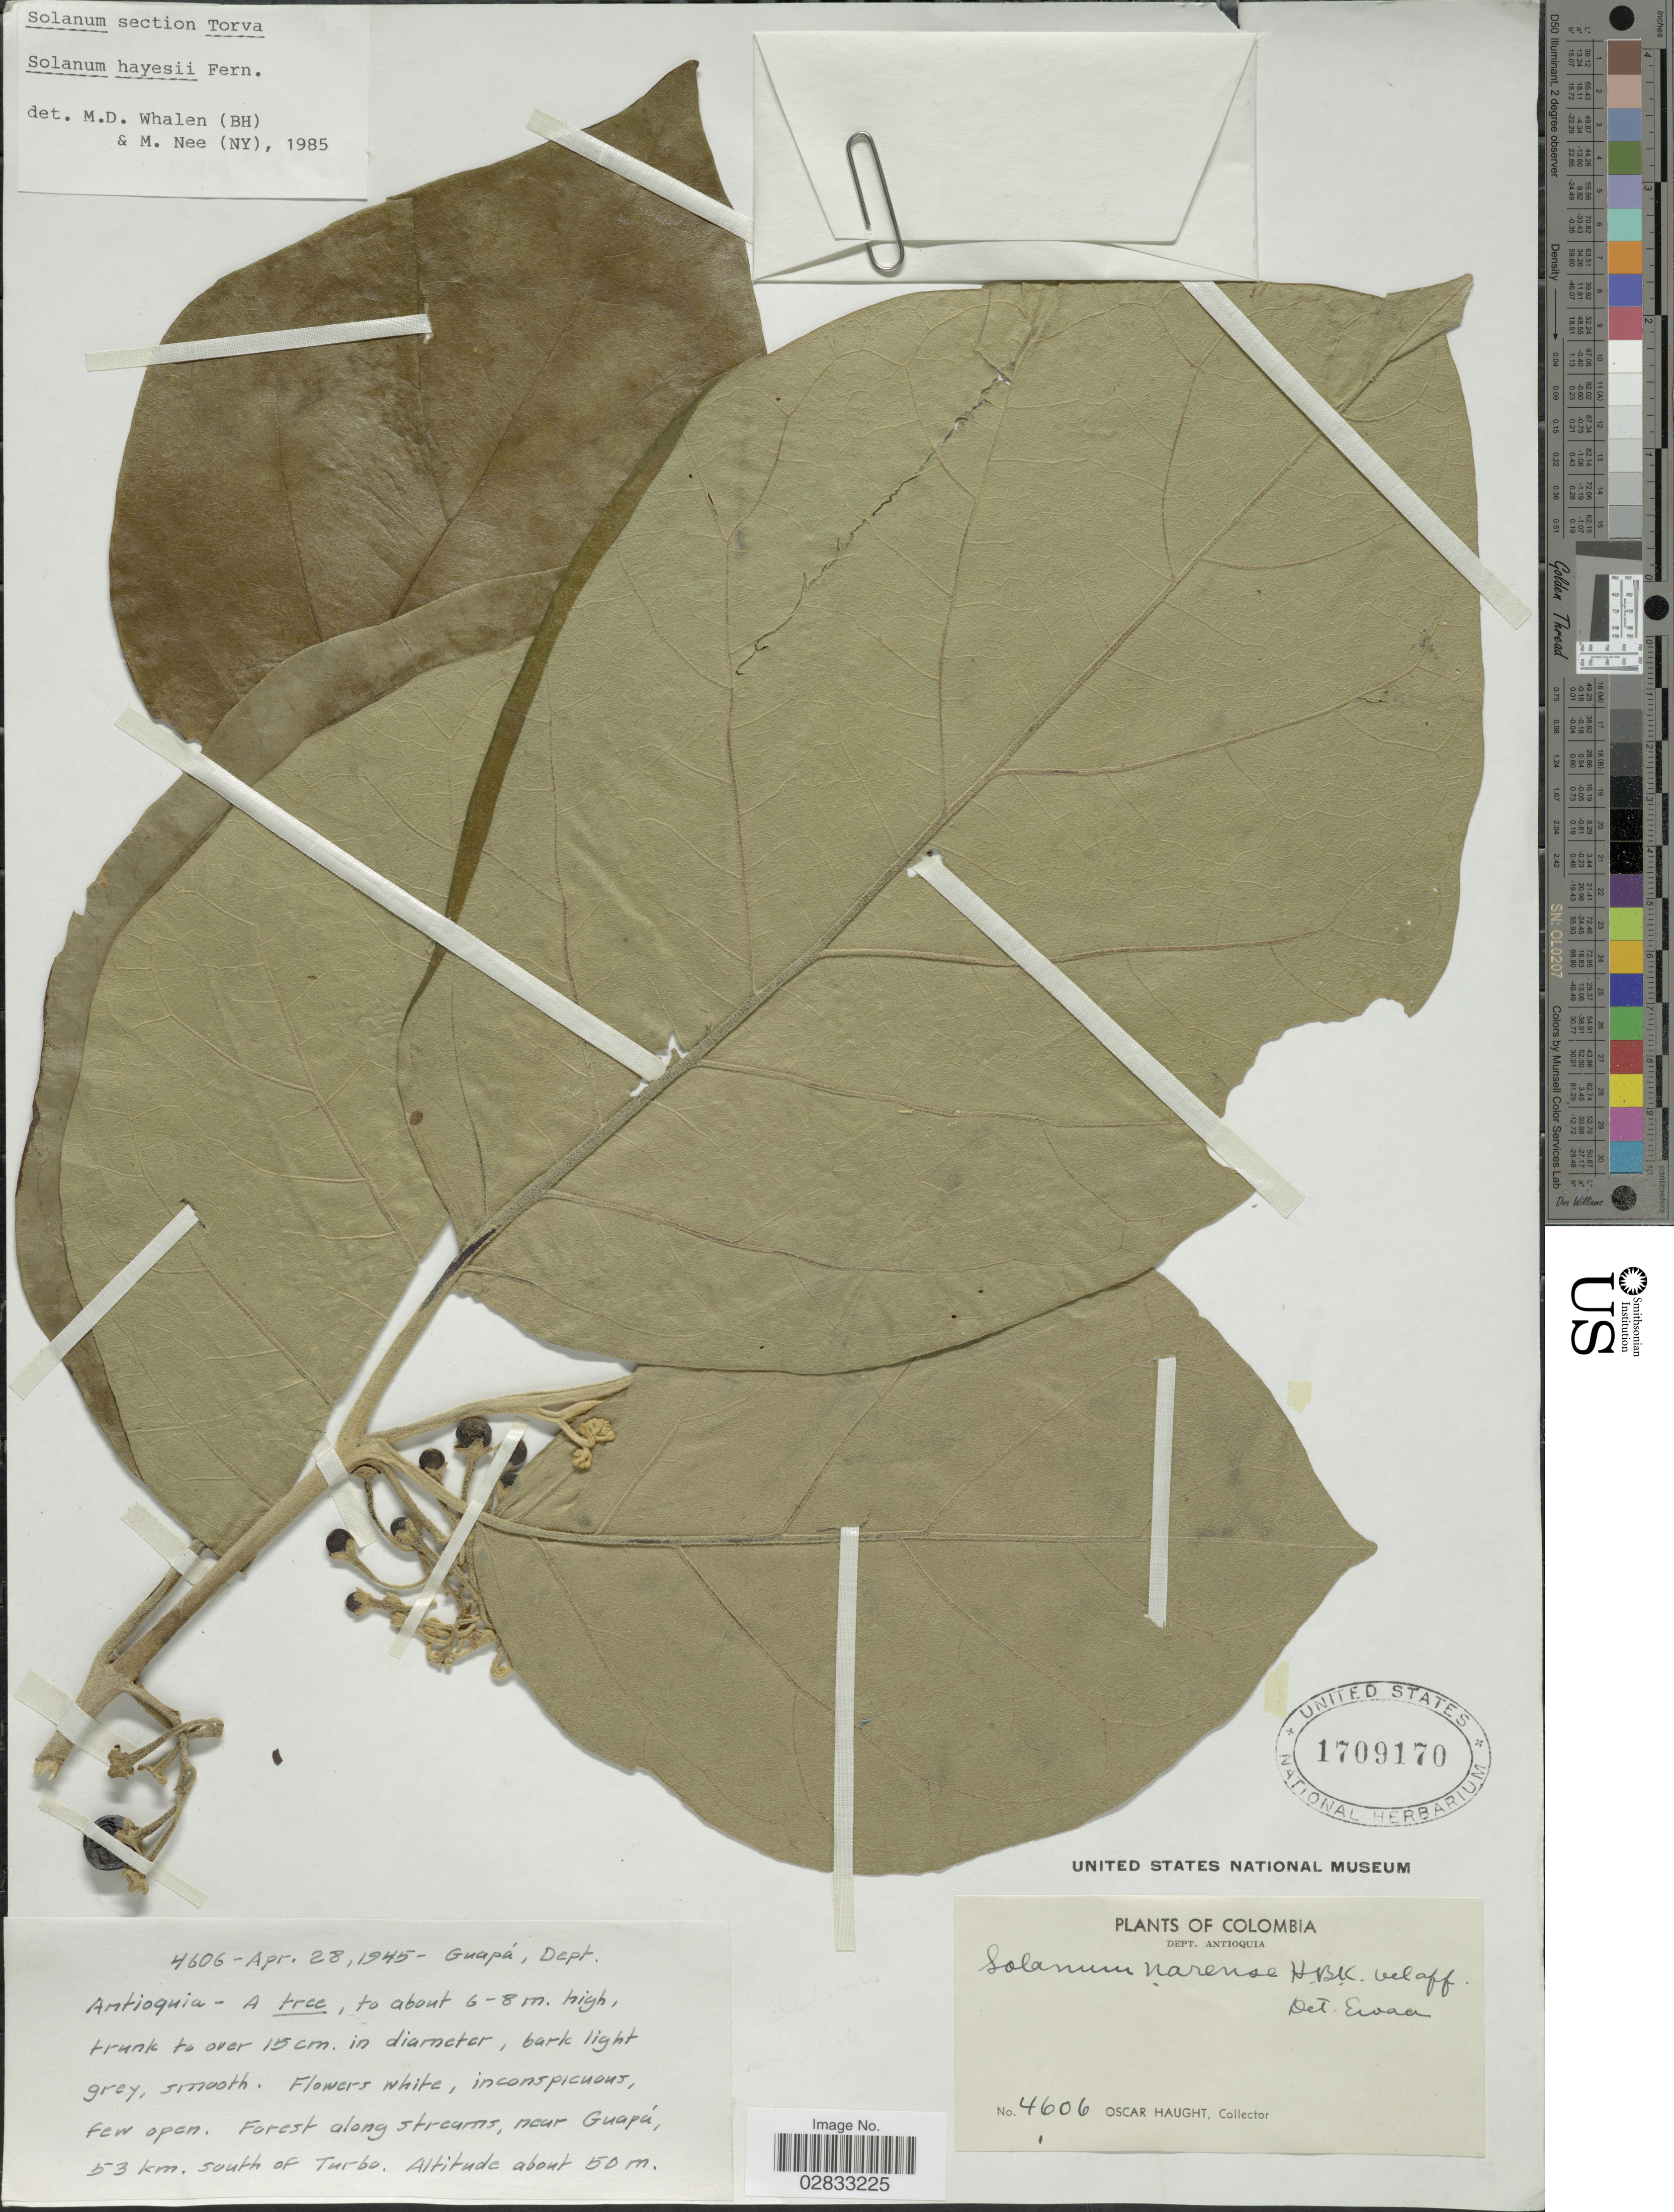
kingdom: Plantae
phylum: Tracheophyta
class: Magnoliopsida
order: Solanales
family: Solanaceae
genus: Solanum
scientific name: Solanum hayesii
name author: Fernald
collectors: O. Haught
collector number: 4606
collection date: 1945-04-28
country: Colombia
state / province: Antioquia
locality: Guapá. Forest along streams, near Guapá, 53 km. south of Turbo. Dept. Antioquia.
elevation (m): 50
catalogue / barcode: US 1709170